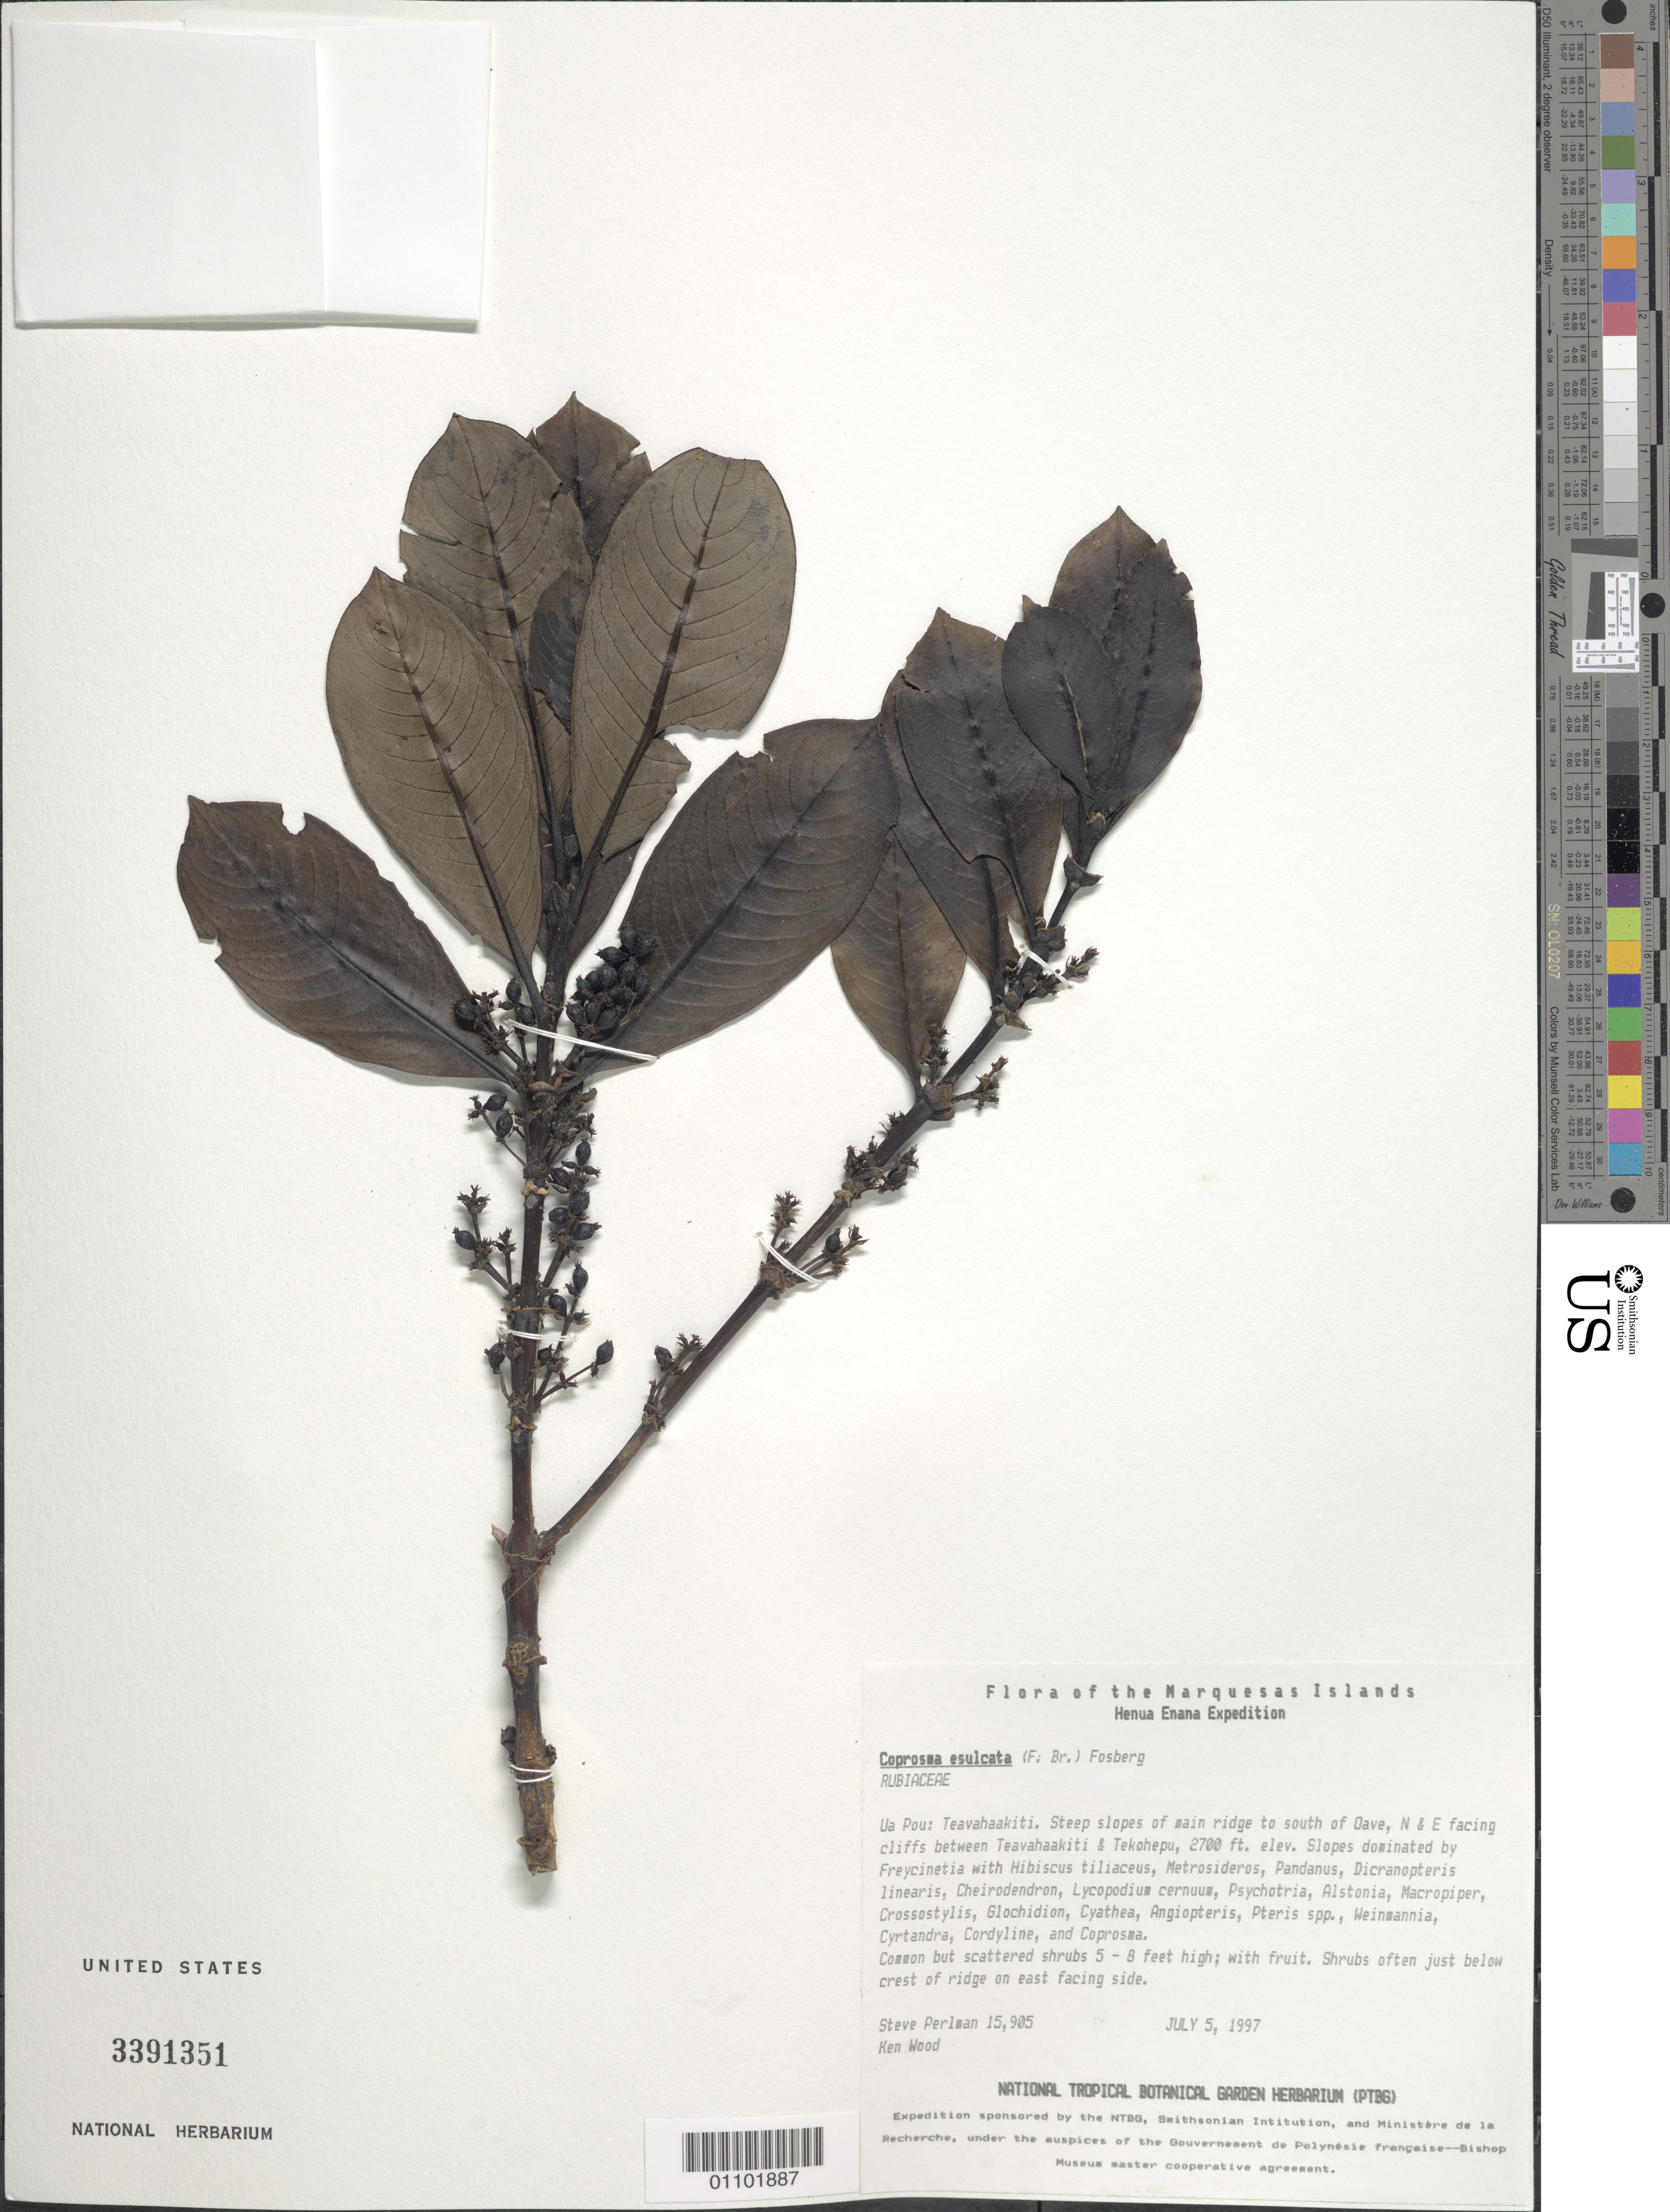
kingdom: Plantae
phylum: Tracheophyta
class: Magnoliopsida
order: Gentianales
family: Rubiaceae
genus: Coprosma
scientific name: Coprosma esulcata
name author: (F. Br.) Fosberg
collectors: S. P. Perlman & K. R. Wood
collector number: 15905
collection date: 1997-07-05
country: French Polynesia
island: Ua Pou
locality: Teavahaakiti, steep slopes of main ridge to S of Oave, N & E facing cliffs between Teavahaakiti & Tekohepu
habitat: just below crest of ridge on east facing side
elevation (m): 823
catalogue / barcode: US 3391351